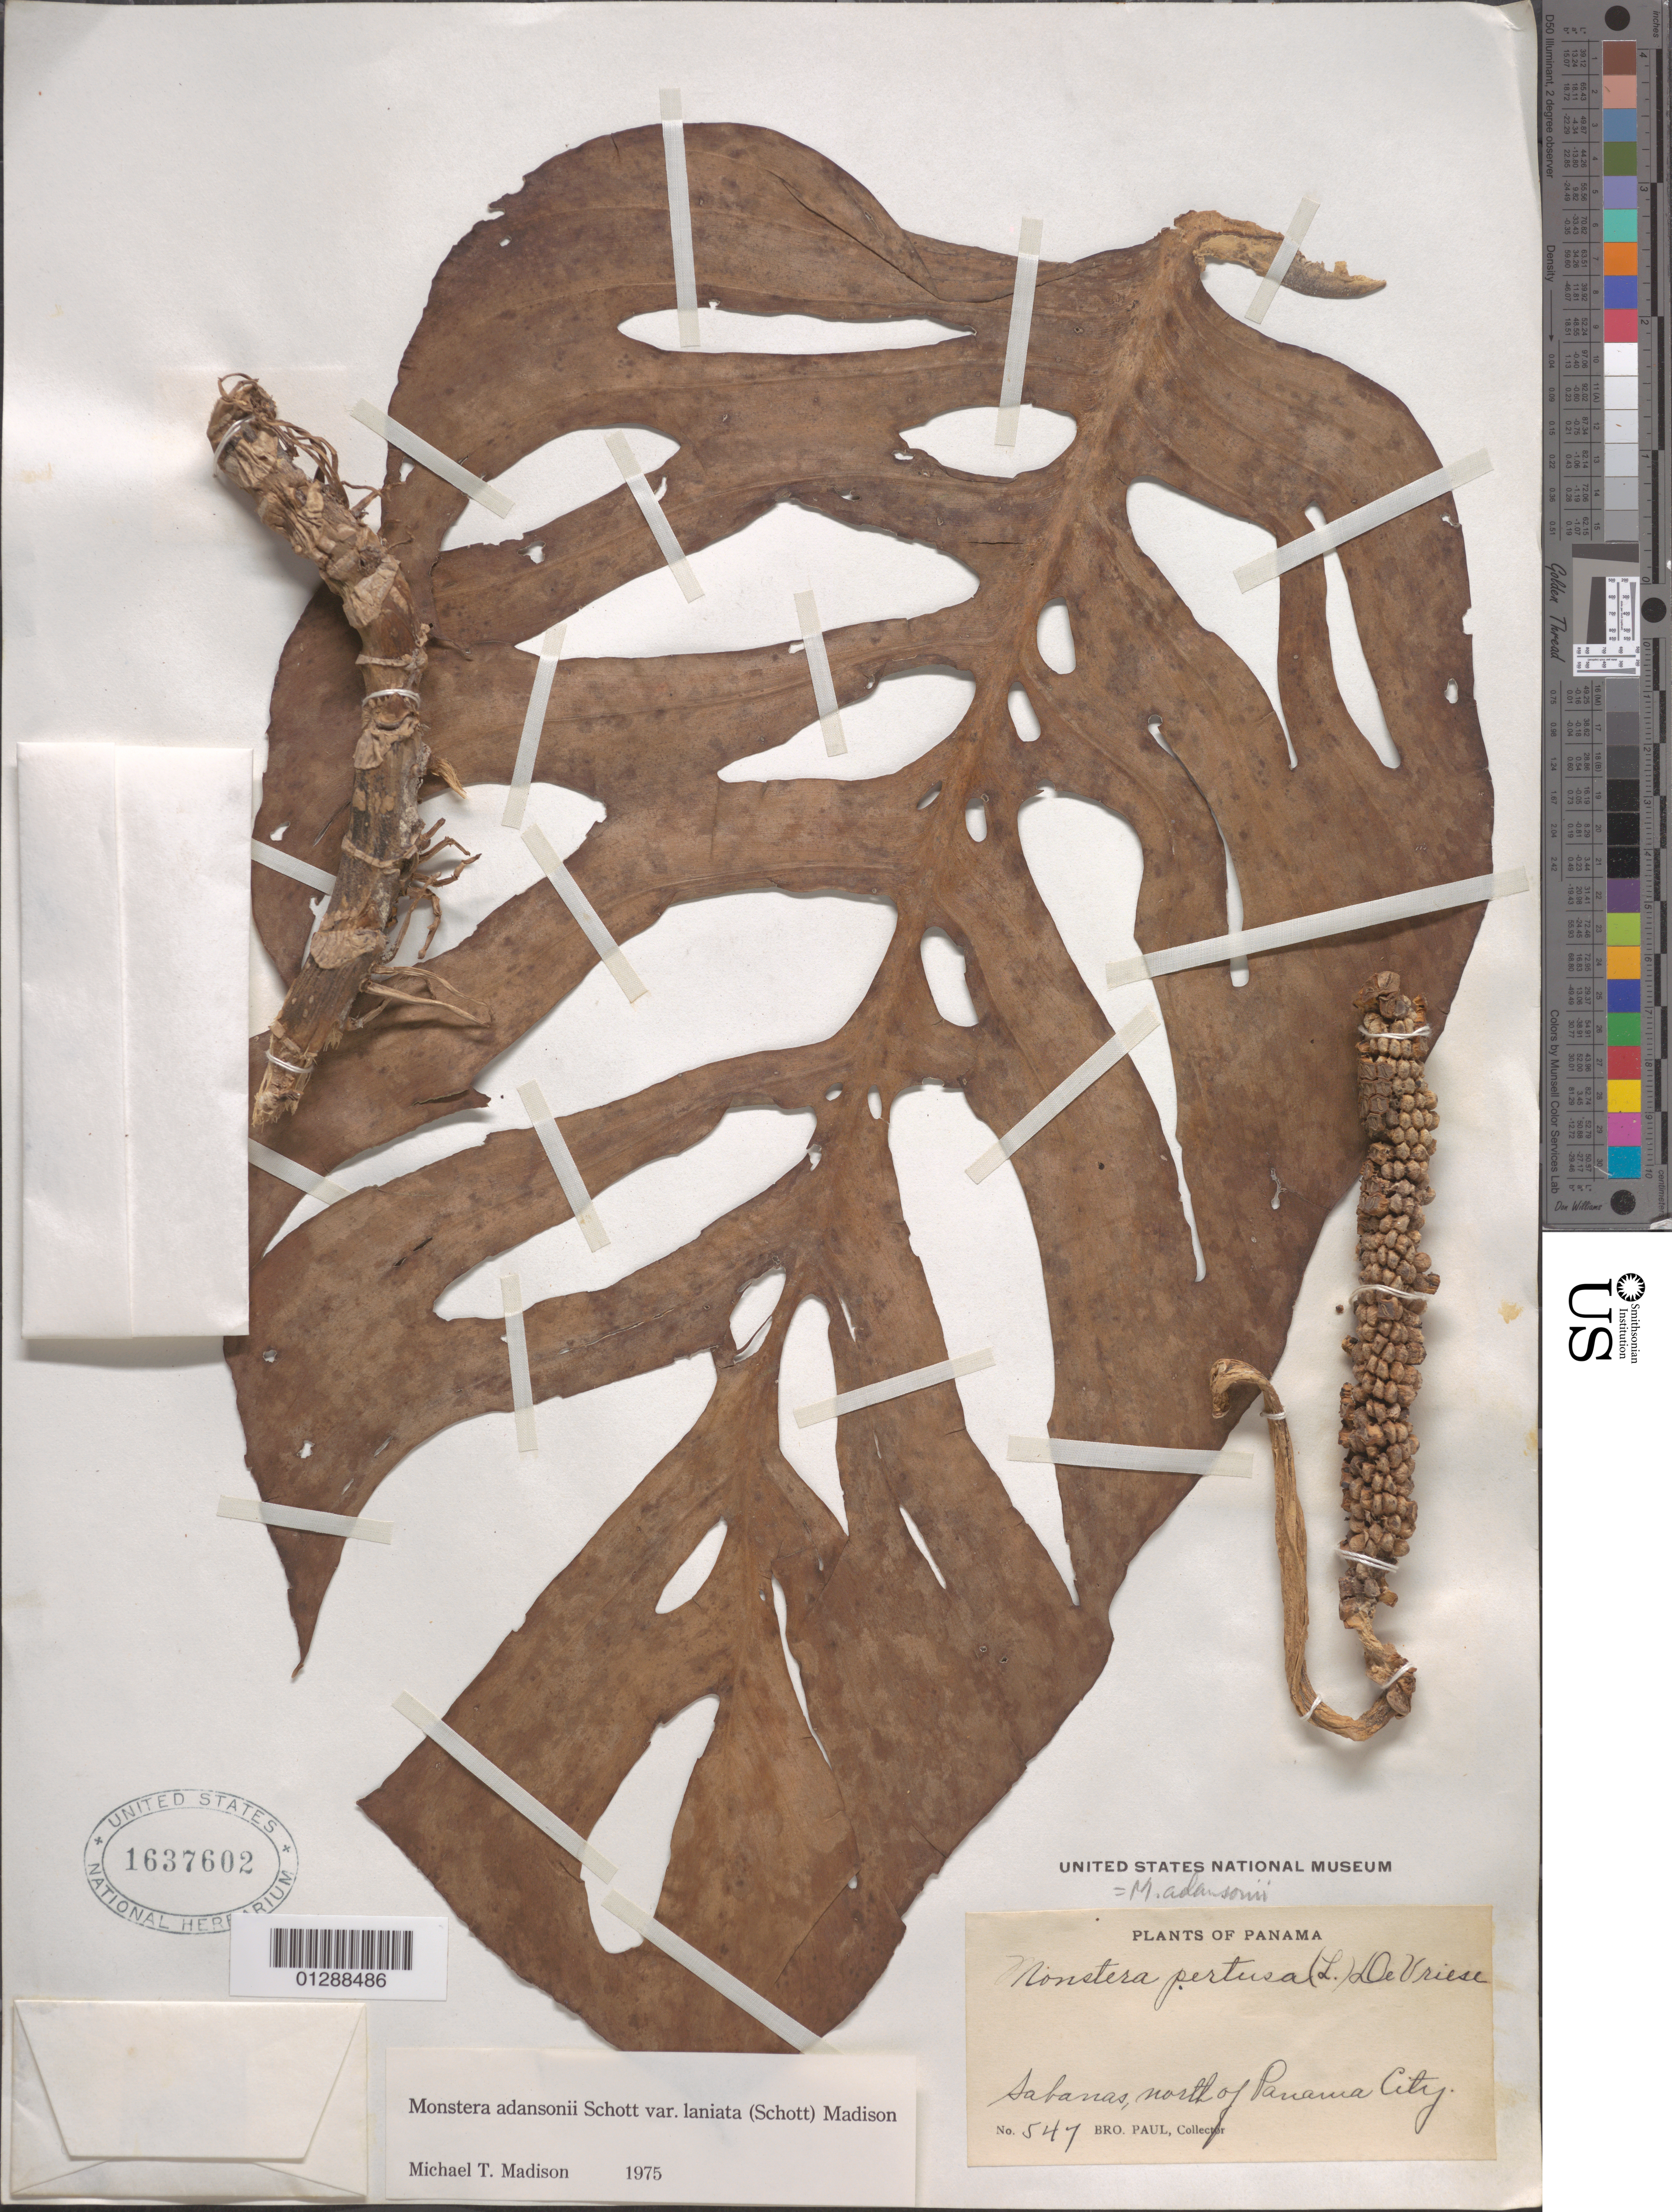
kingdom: Plantae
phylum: Tracheophyta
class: Liliopsida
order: Alismatales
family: Araceae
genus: Monstera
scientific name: Monstera adansonii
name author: Schott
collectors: B. Paul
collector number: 547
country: Panama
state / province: Panamá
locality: Sabanas, north of Panama City.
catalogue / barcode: US 1637602